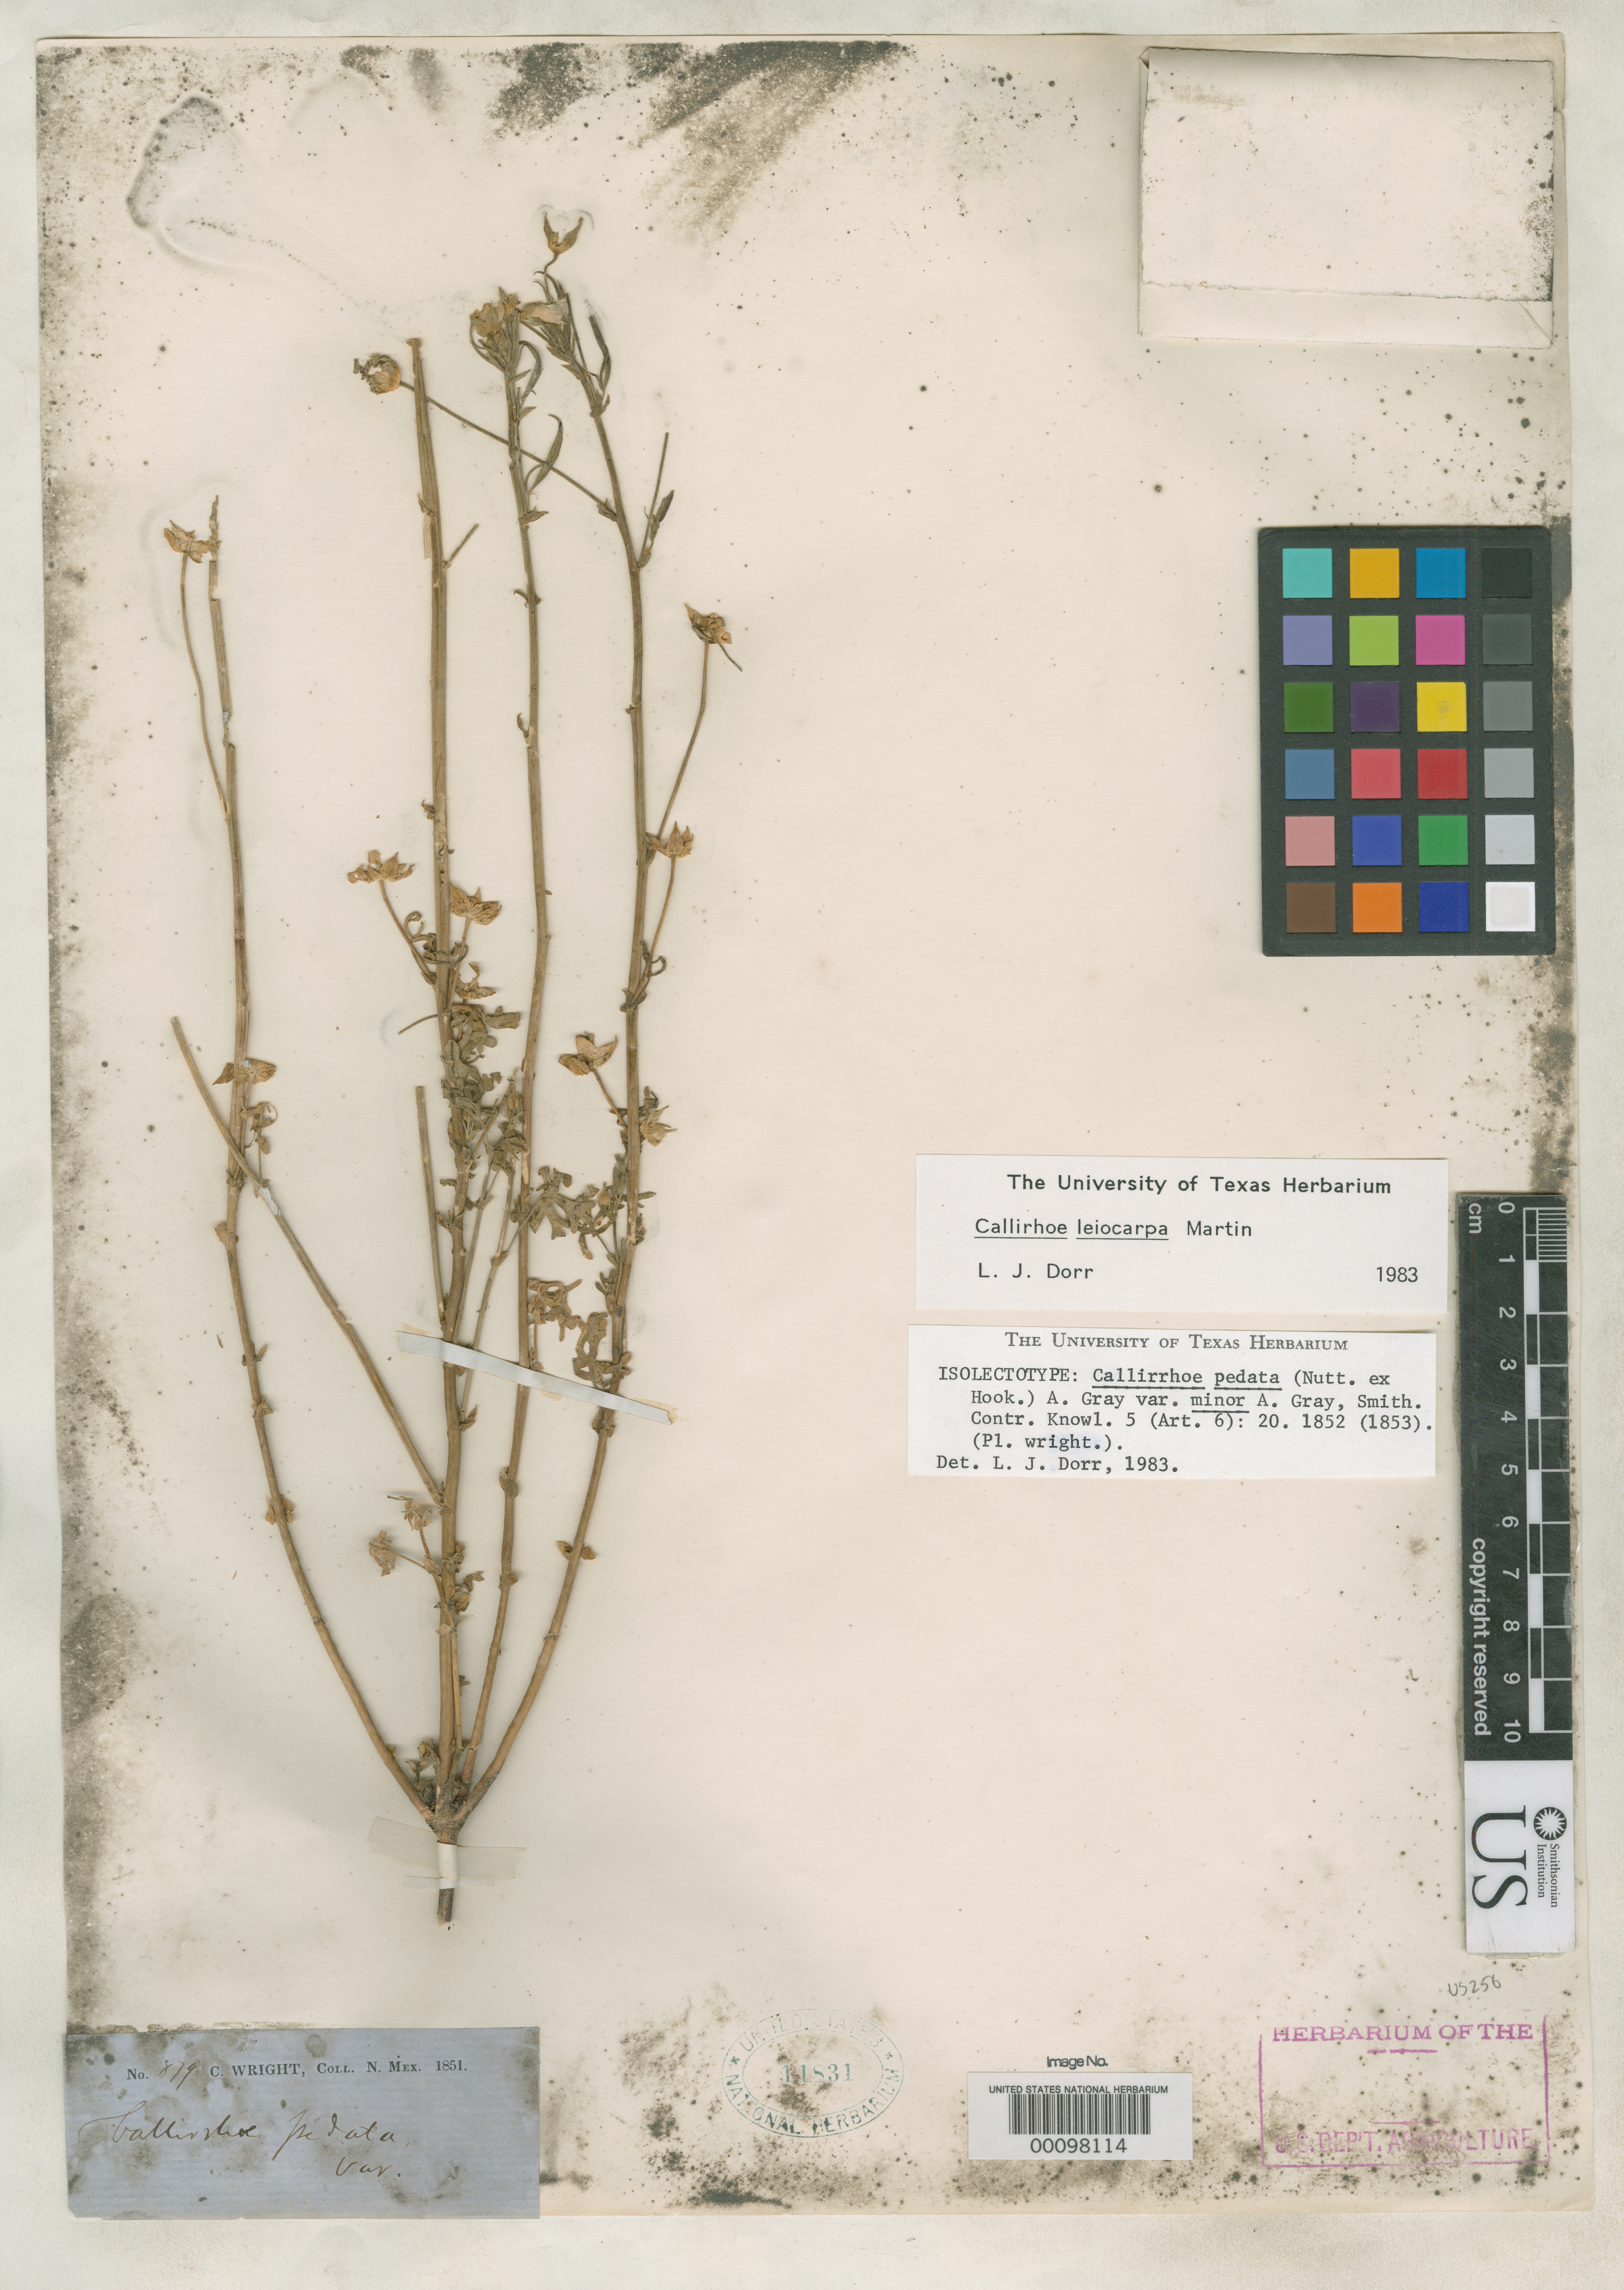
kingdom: Plantae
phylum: Tracheophyta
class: Magnoliopsida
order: Malvales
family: Malvaceae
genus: Callirhoe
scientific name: Callirhoe pedata var. minor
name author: A. Gray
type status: Isolectotype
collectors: C. Wright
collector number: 879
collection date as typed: May 1851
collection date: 1851-05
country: United States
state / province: Texas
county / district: Val Verde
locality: Along the San Pedro (Devils River).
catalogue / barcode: US 11831